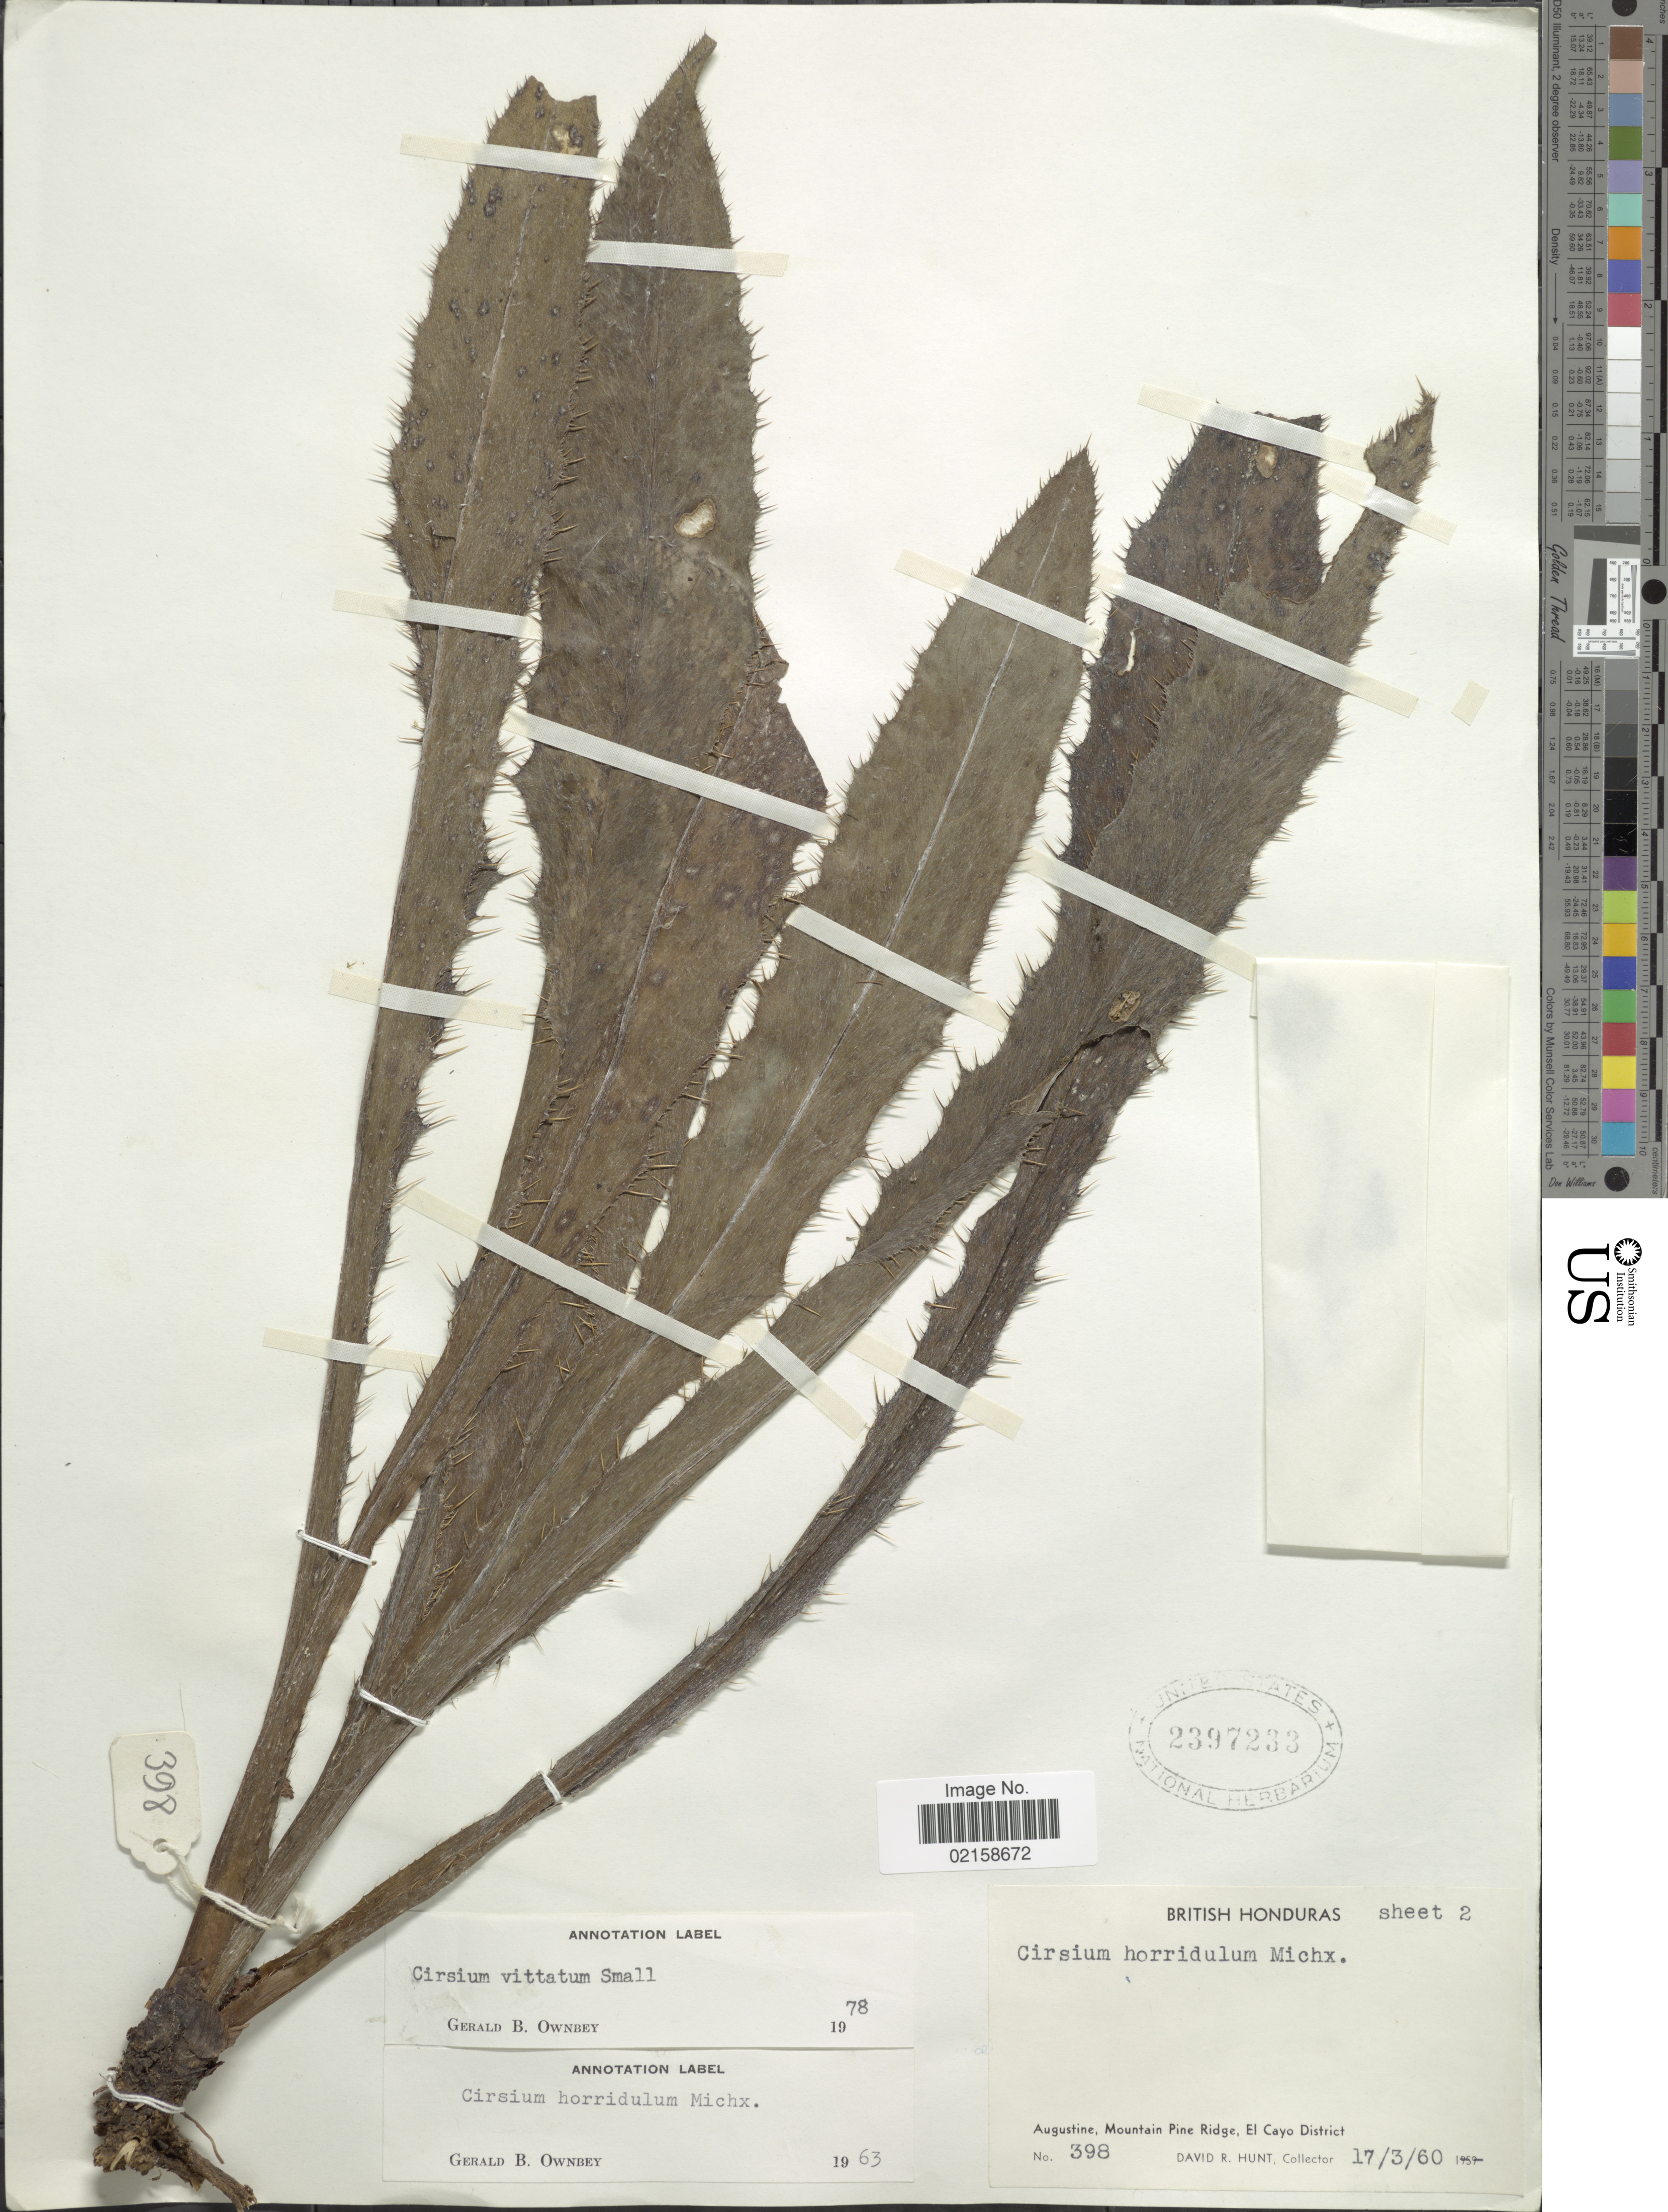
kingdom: Plantae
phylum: Tracheophyta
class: Magnoliopsida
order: Asterales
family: Asteraceae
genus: Cirsium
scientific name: Cirsium horridulum var. vittatum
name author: (Small) R.W. Long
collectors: D. R. Hunt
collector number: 398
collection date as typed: Transcribed d/m/y: 17/3/60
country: Belize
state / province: Cayo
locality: Augustine, Mountain Pine Ridge, El Cayo District.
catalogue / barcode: US 2397233